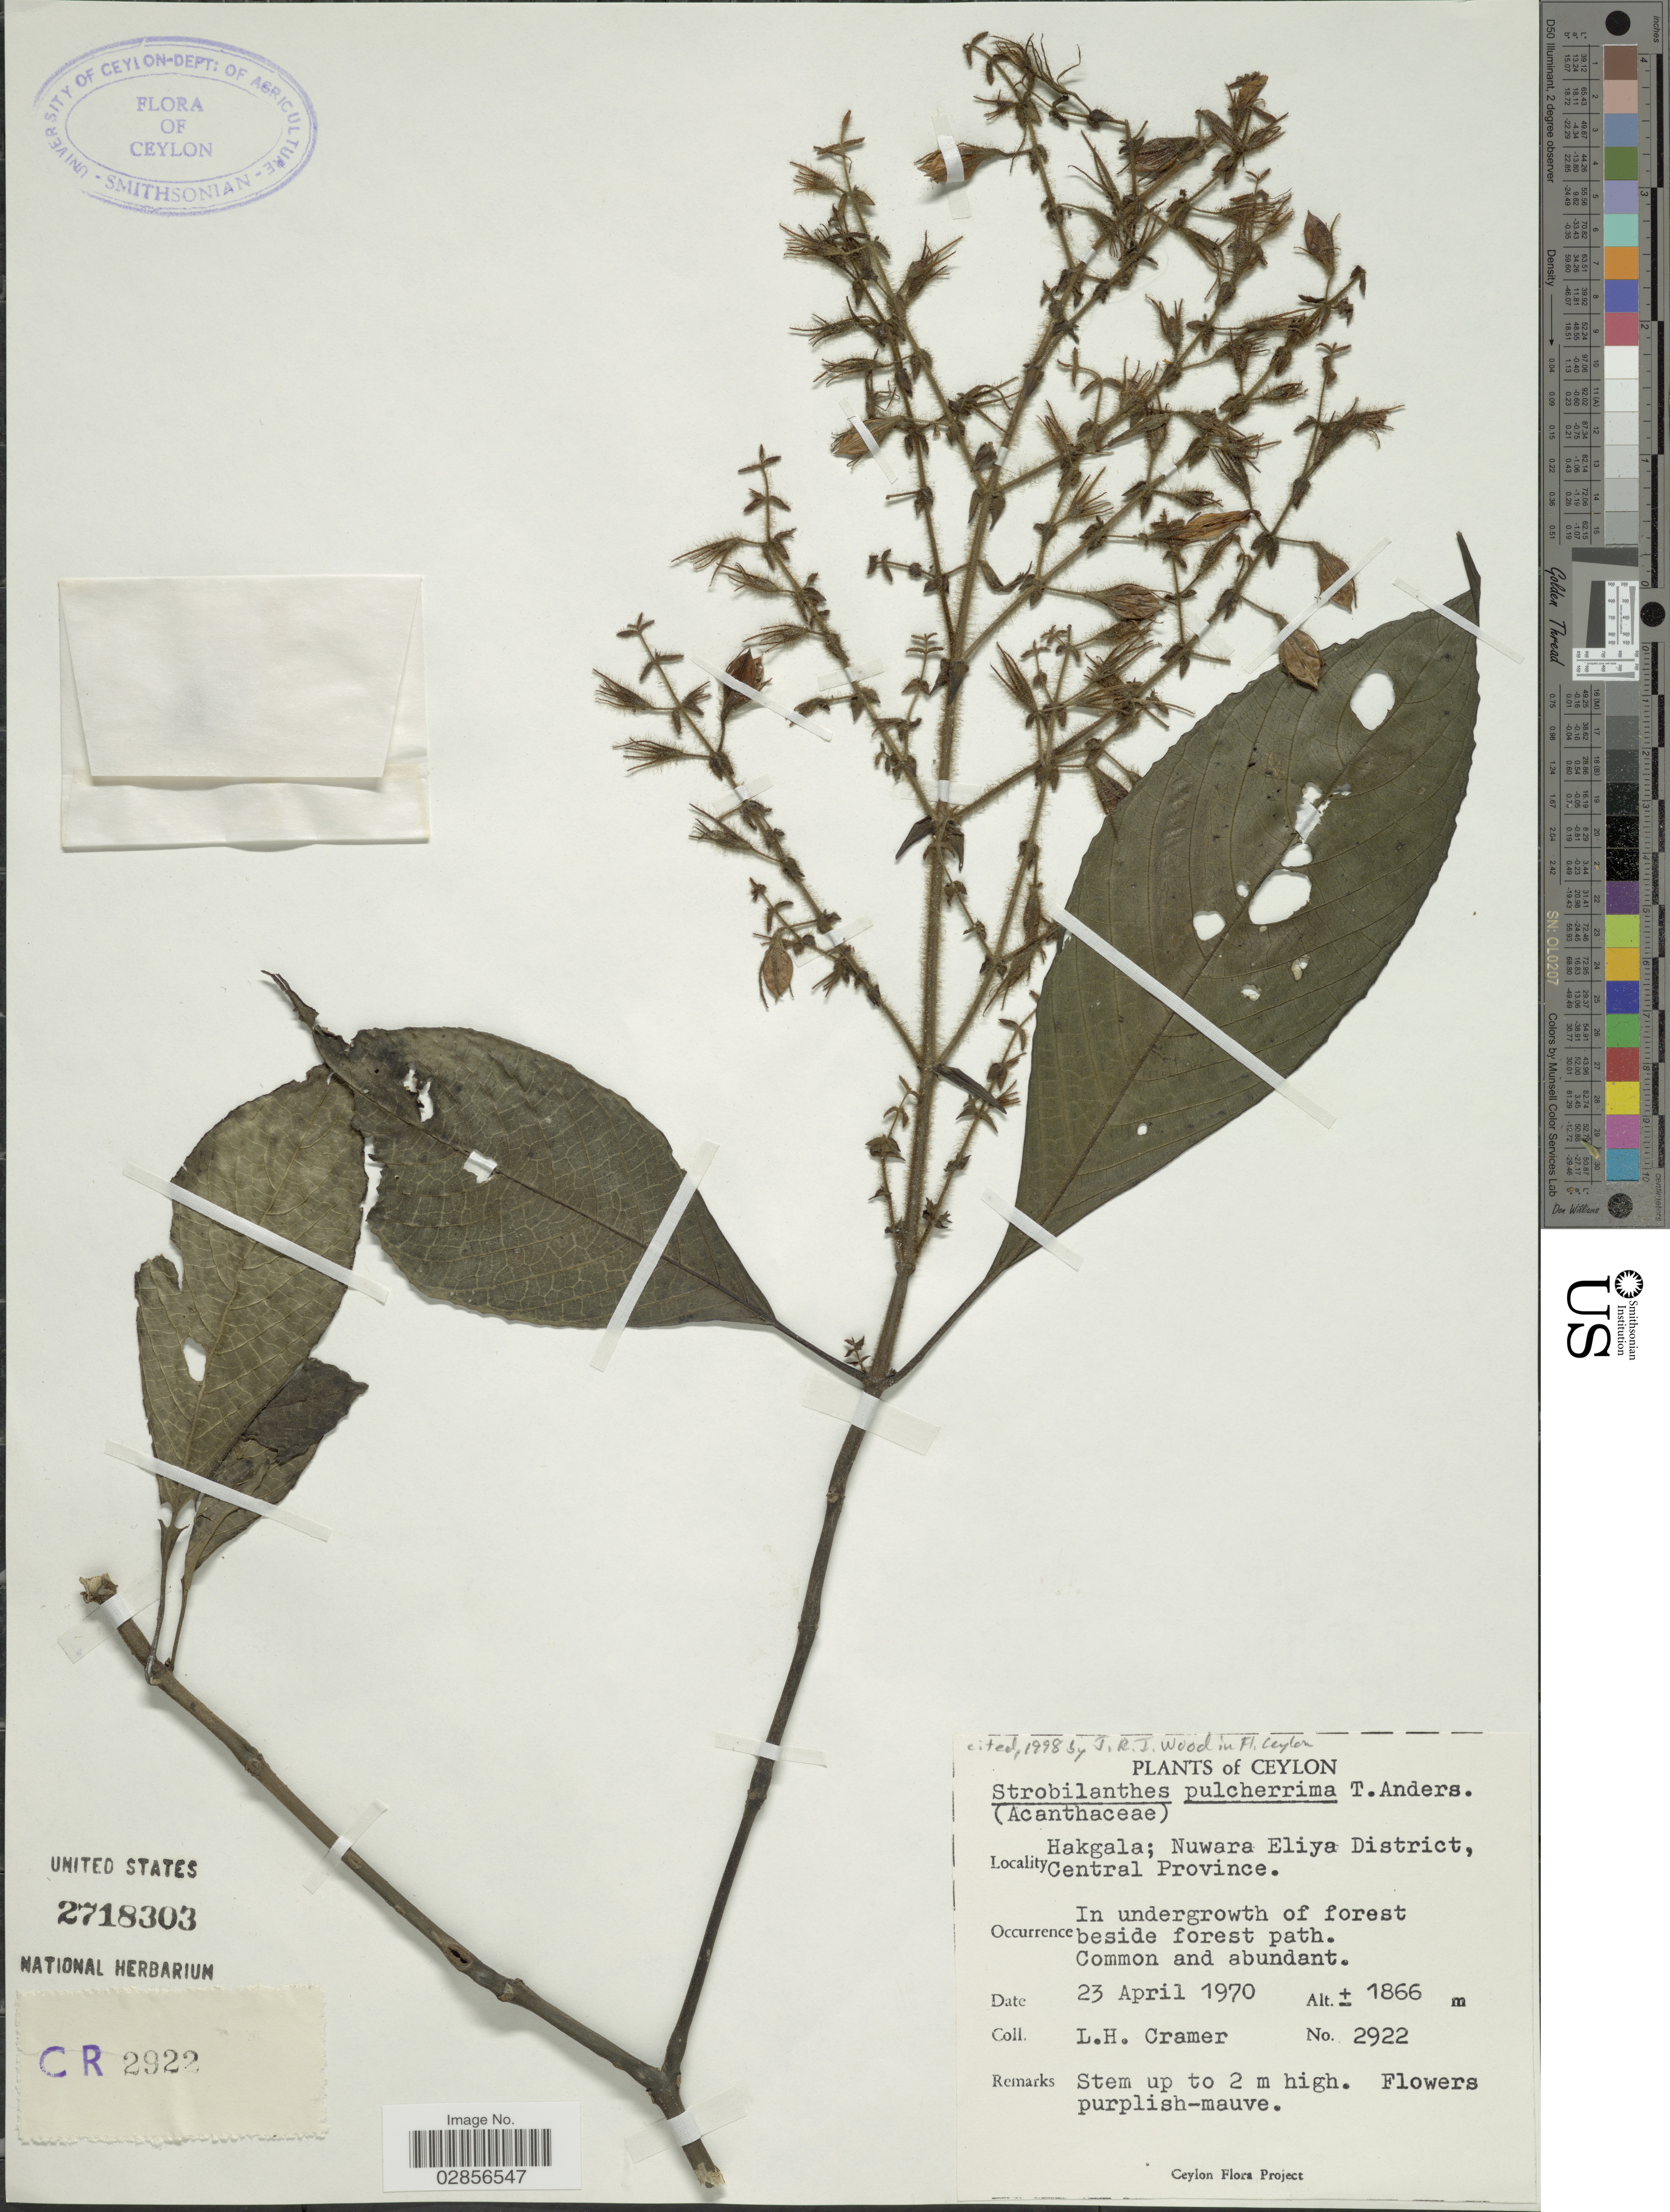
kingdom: Plantae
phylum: Tracheophyta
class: Magnoliopsida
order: Lamiales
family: Acanthaceae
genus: Strobilanthes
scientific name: Strobilanthes pulcherrima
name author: T. Anderson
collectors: L. H. Cramer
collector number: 2922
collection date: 1970-04-23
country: Sri Lanka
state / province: Central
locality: Ceylon, Hakgala; Nuware Eliya District, Central Province.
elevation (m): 1866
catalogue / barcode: US 2718303